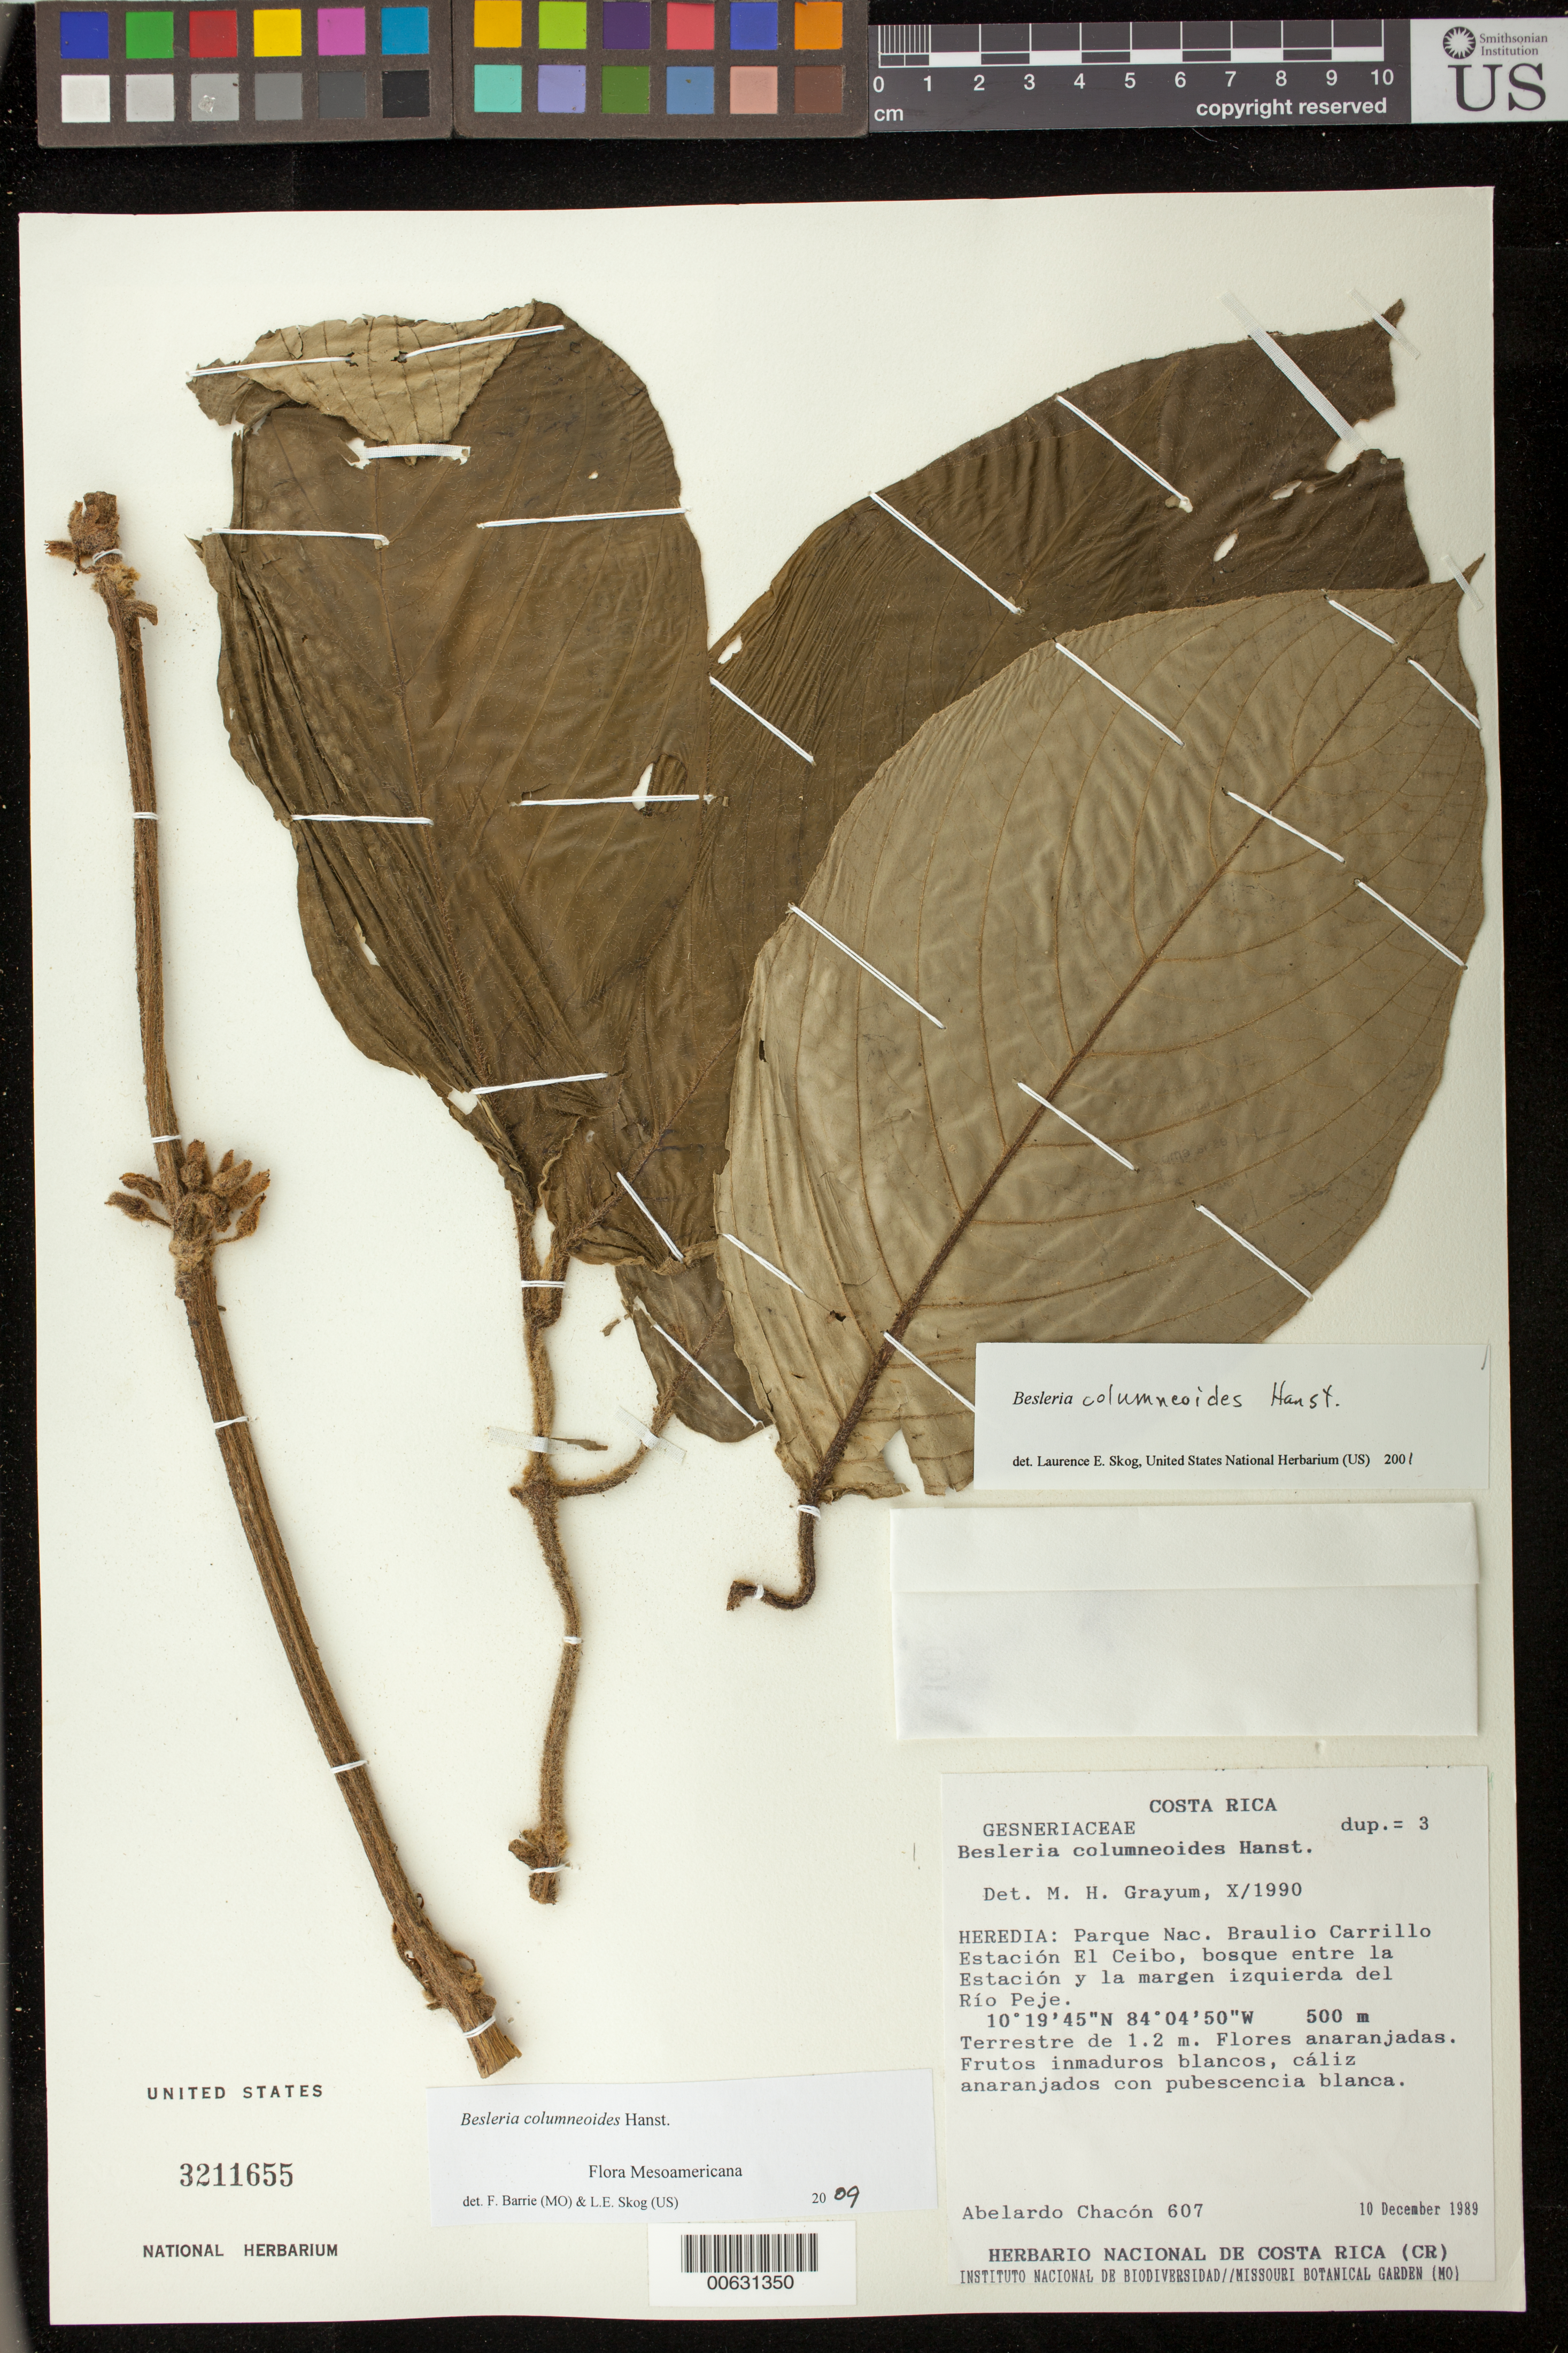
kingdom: Plantae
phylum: Tracheophyta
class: Magnoliopsida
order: Lamiales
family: Gesneriaceae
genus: Besleria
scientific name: Besleria columneoides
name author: Hanst.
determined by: Skog, Laurence E.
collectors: A. Chacón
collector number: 607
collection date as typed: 10 Dec 1989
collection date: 1989-12-10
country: Costa Rica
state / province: Heredia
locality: Parque Nac. Braulio Carrillo, Estación El Ceibo, bosque entre la Estación y la margen izquierda del Río Peje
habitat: Bosque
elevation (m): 500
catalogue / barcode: US 3211655